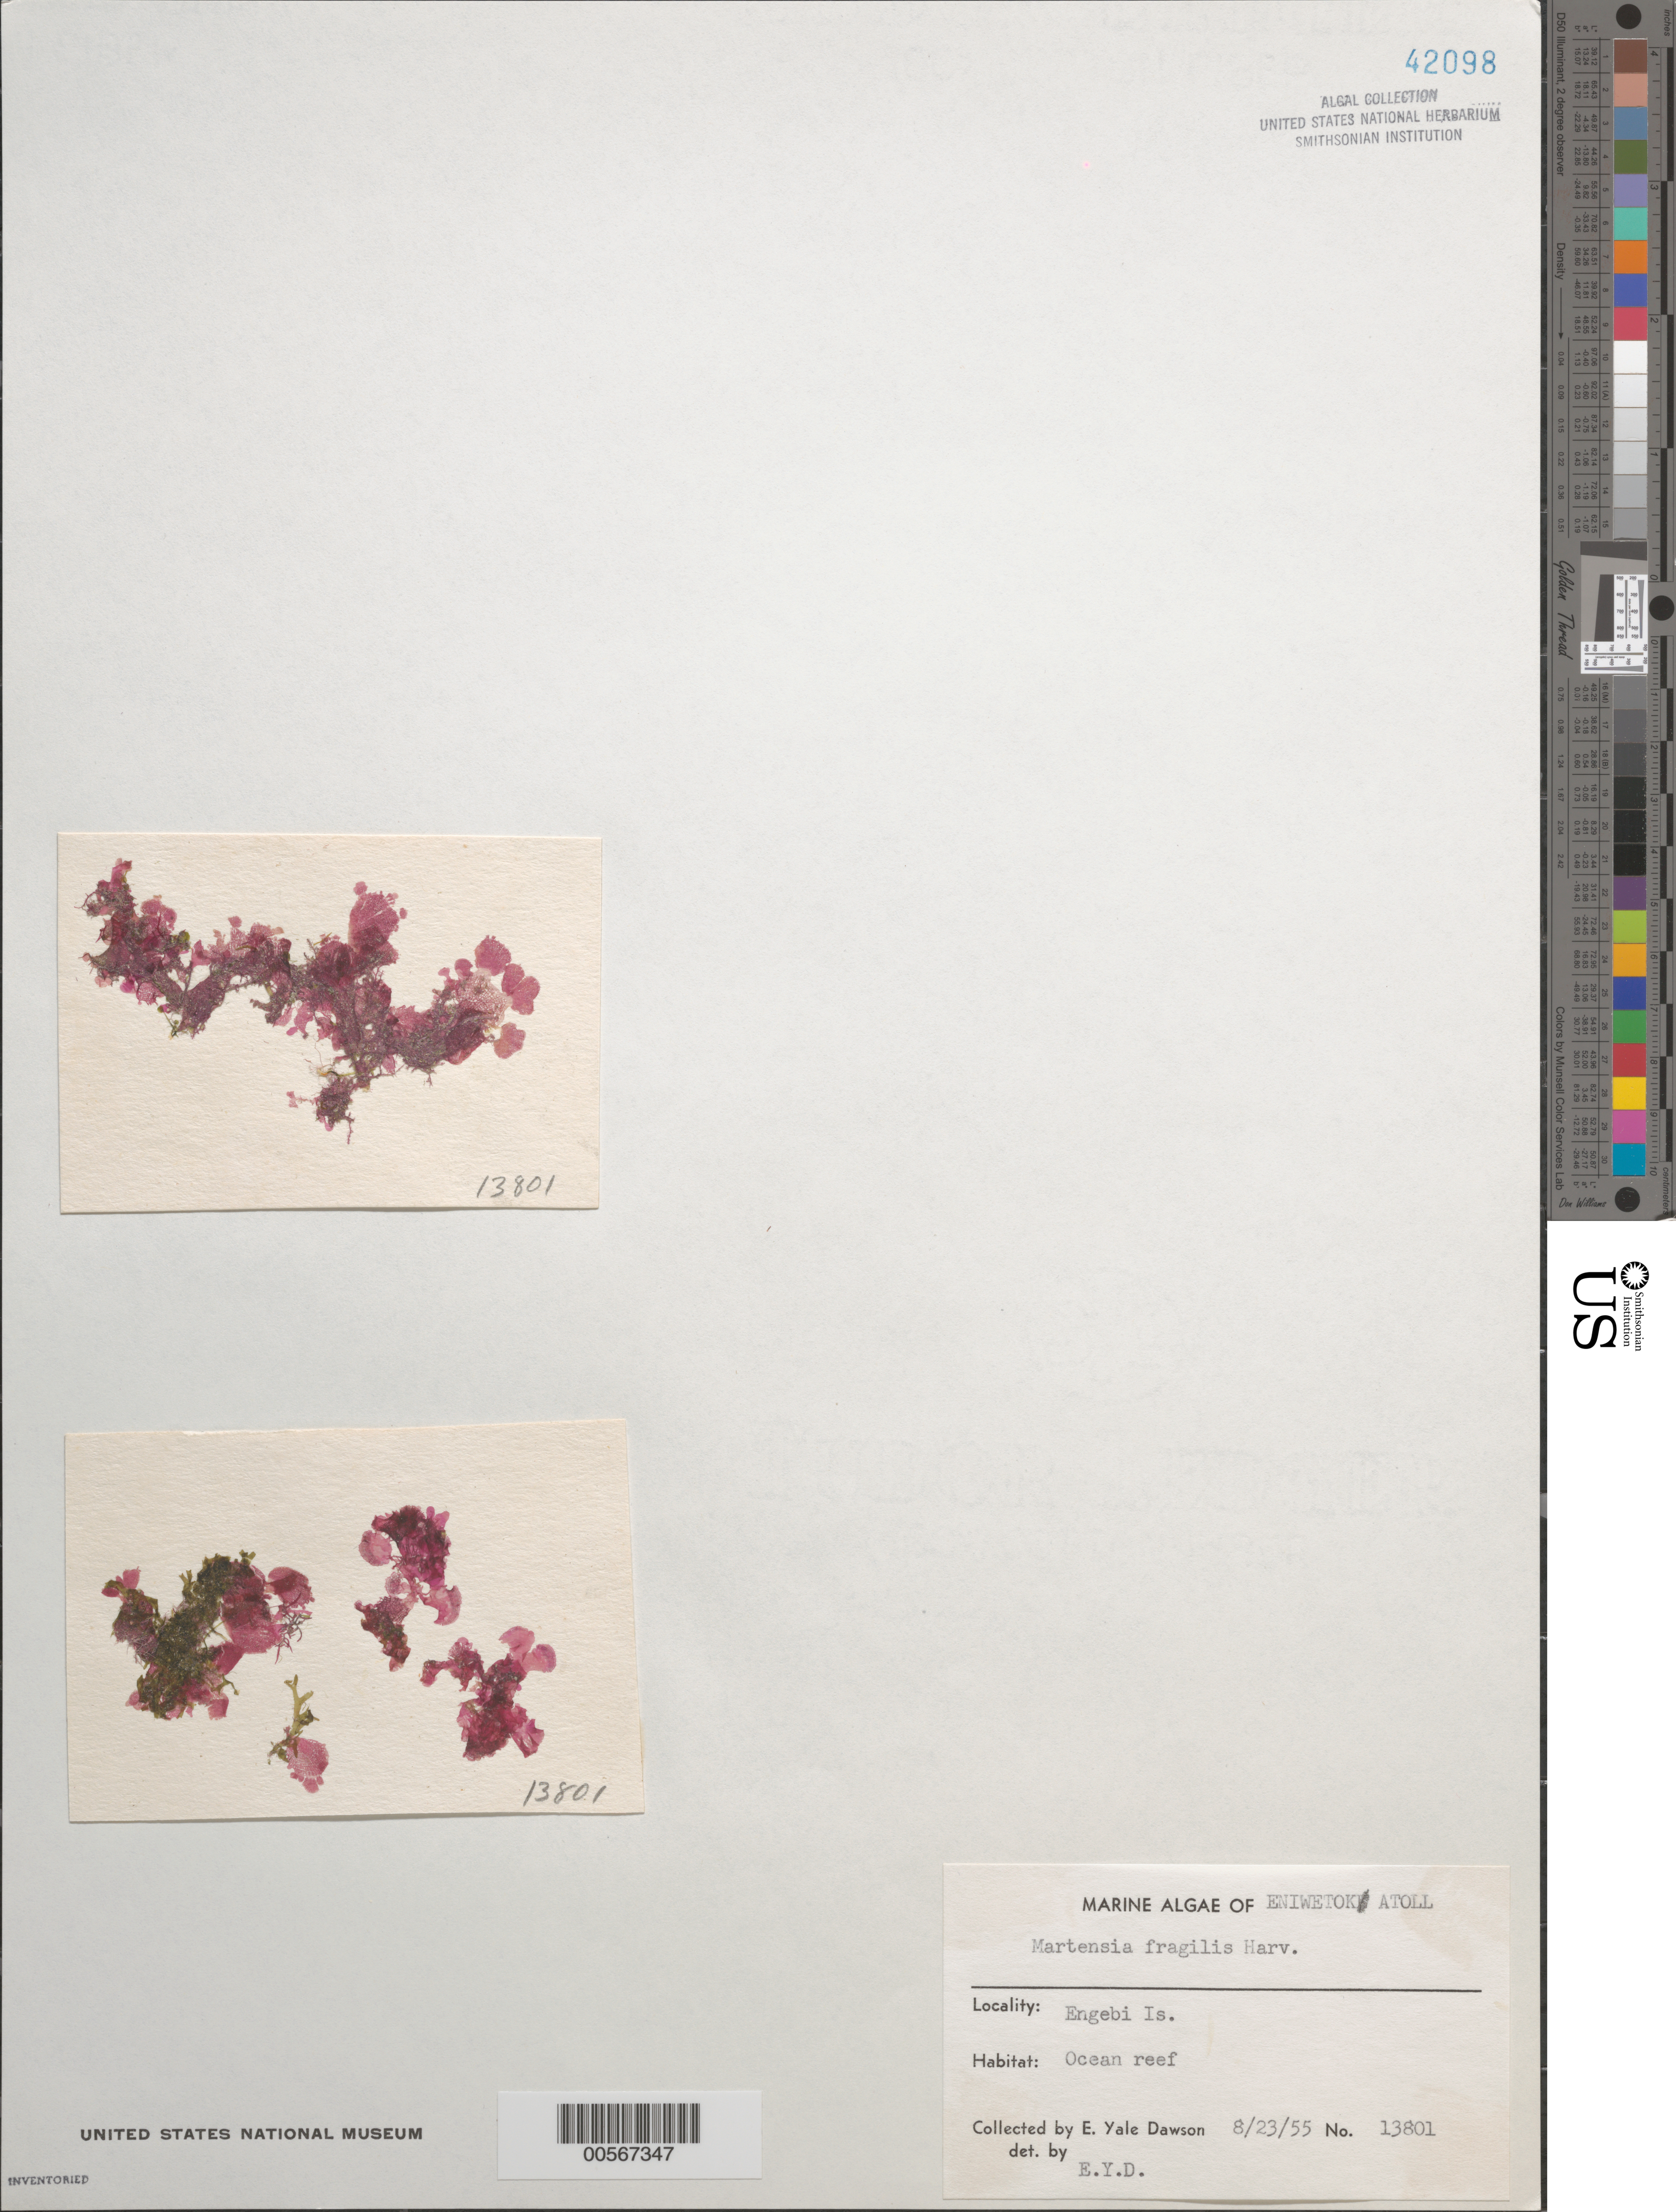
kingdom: Plantae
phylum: Rhodophyta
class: Florideophyceae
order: Ceramiales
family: Delesseriaceae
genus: Martensia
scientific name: Martensia fragilis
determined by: Dawson, E. Y.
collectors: E. Y. Dawson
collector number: EYD 13801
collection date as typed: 23 Aug 1955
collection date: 1955-08-23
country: Marshall Islands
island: Enewetak [Eniwetok] Atoll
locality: Engebi Island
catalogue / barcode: US 42098